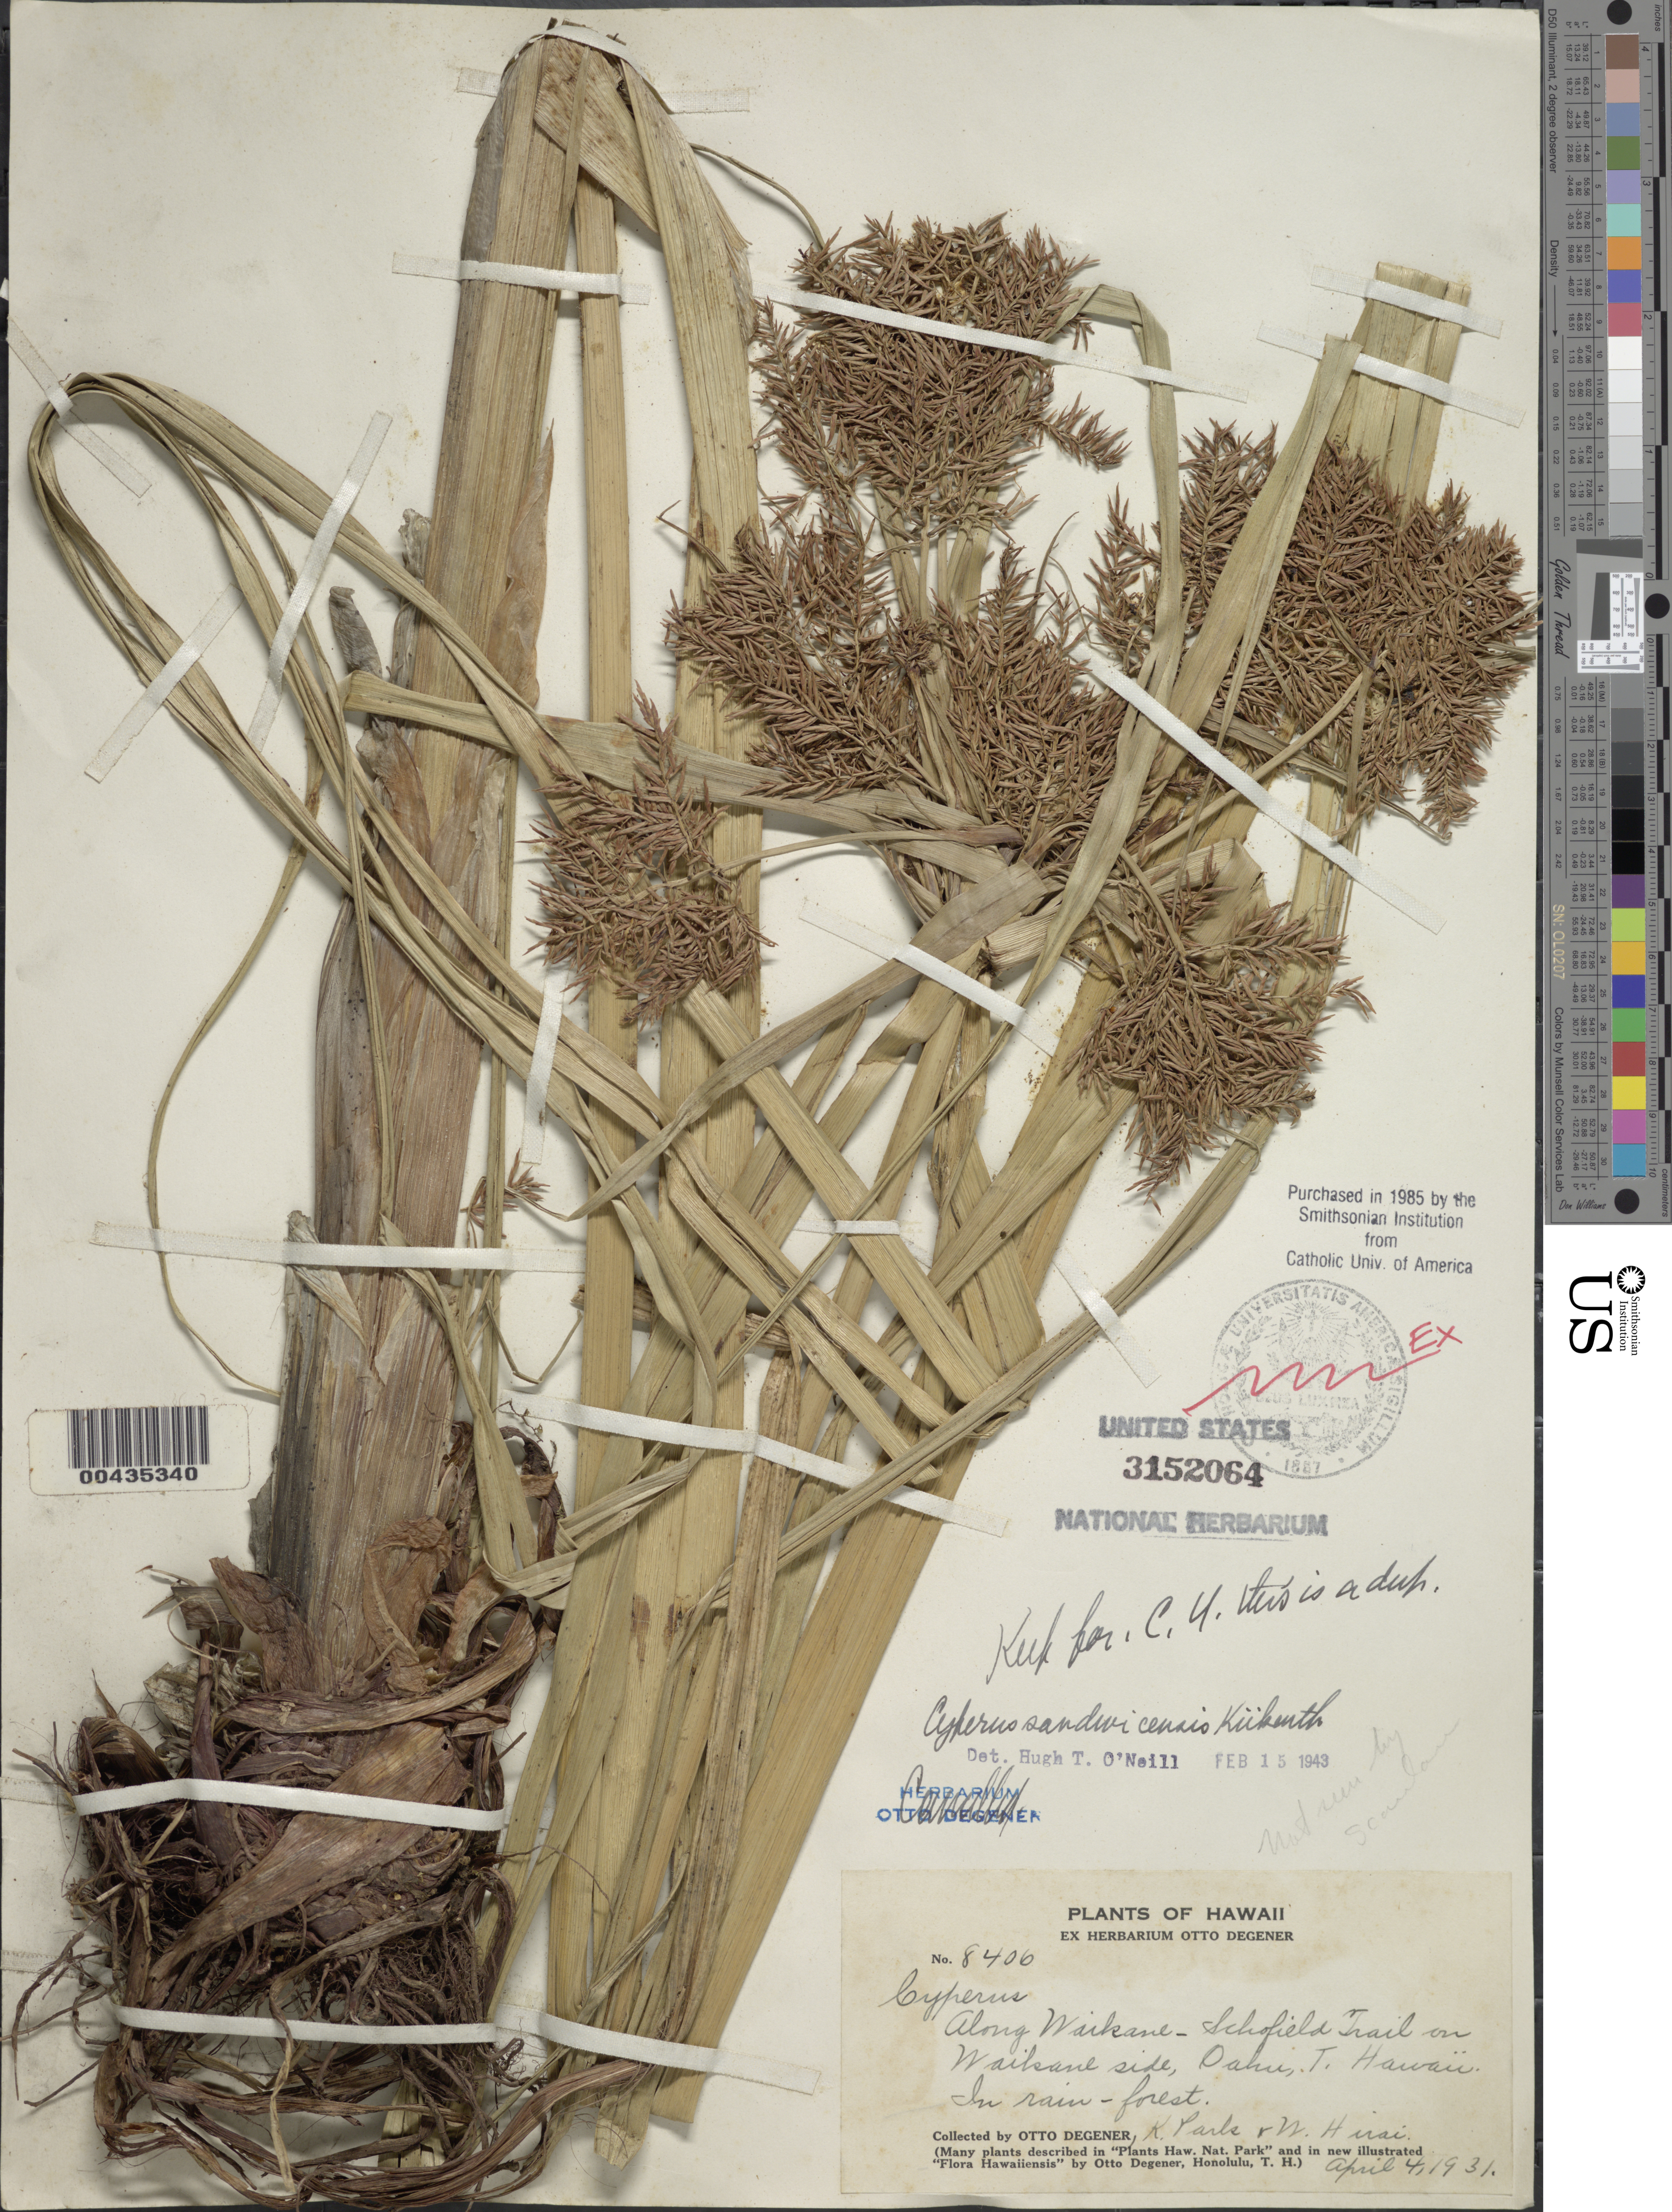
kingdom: Plantae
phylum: Tracheophyta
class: Liliopsida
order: Poales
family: Cyperaceae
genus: Cyperus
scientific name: Cyperus sandwicensis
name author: Kük.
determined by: O'Neill, Hugh T.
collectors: O. Degener, K. Park & W. Hirai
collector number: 8406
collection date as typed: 4 Apr 1931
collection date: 1931-04-04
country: United States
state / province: Hawaii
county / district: Honolulu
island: Oahu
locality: Along Waikane-Schofield Trail on Waikane side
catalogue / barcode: US 3152064